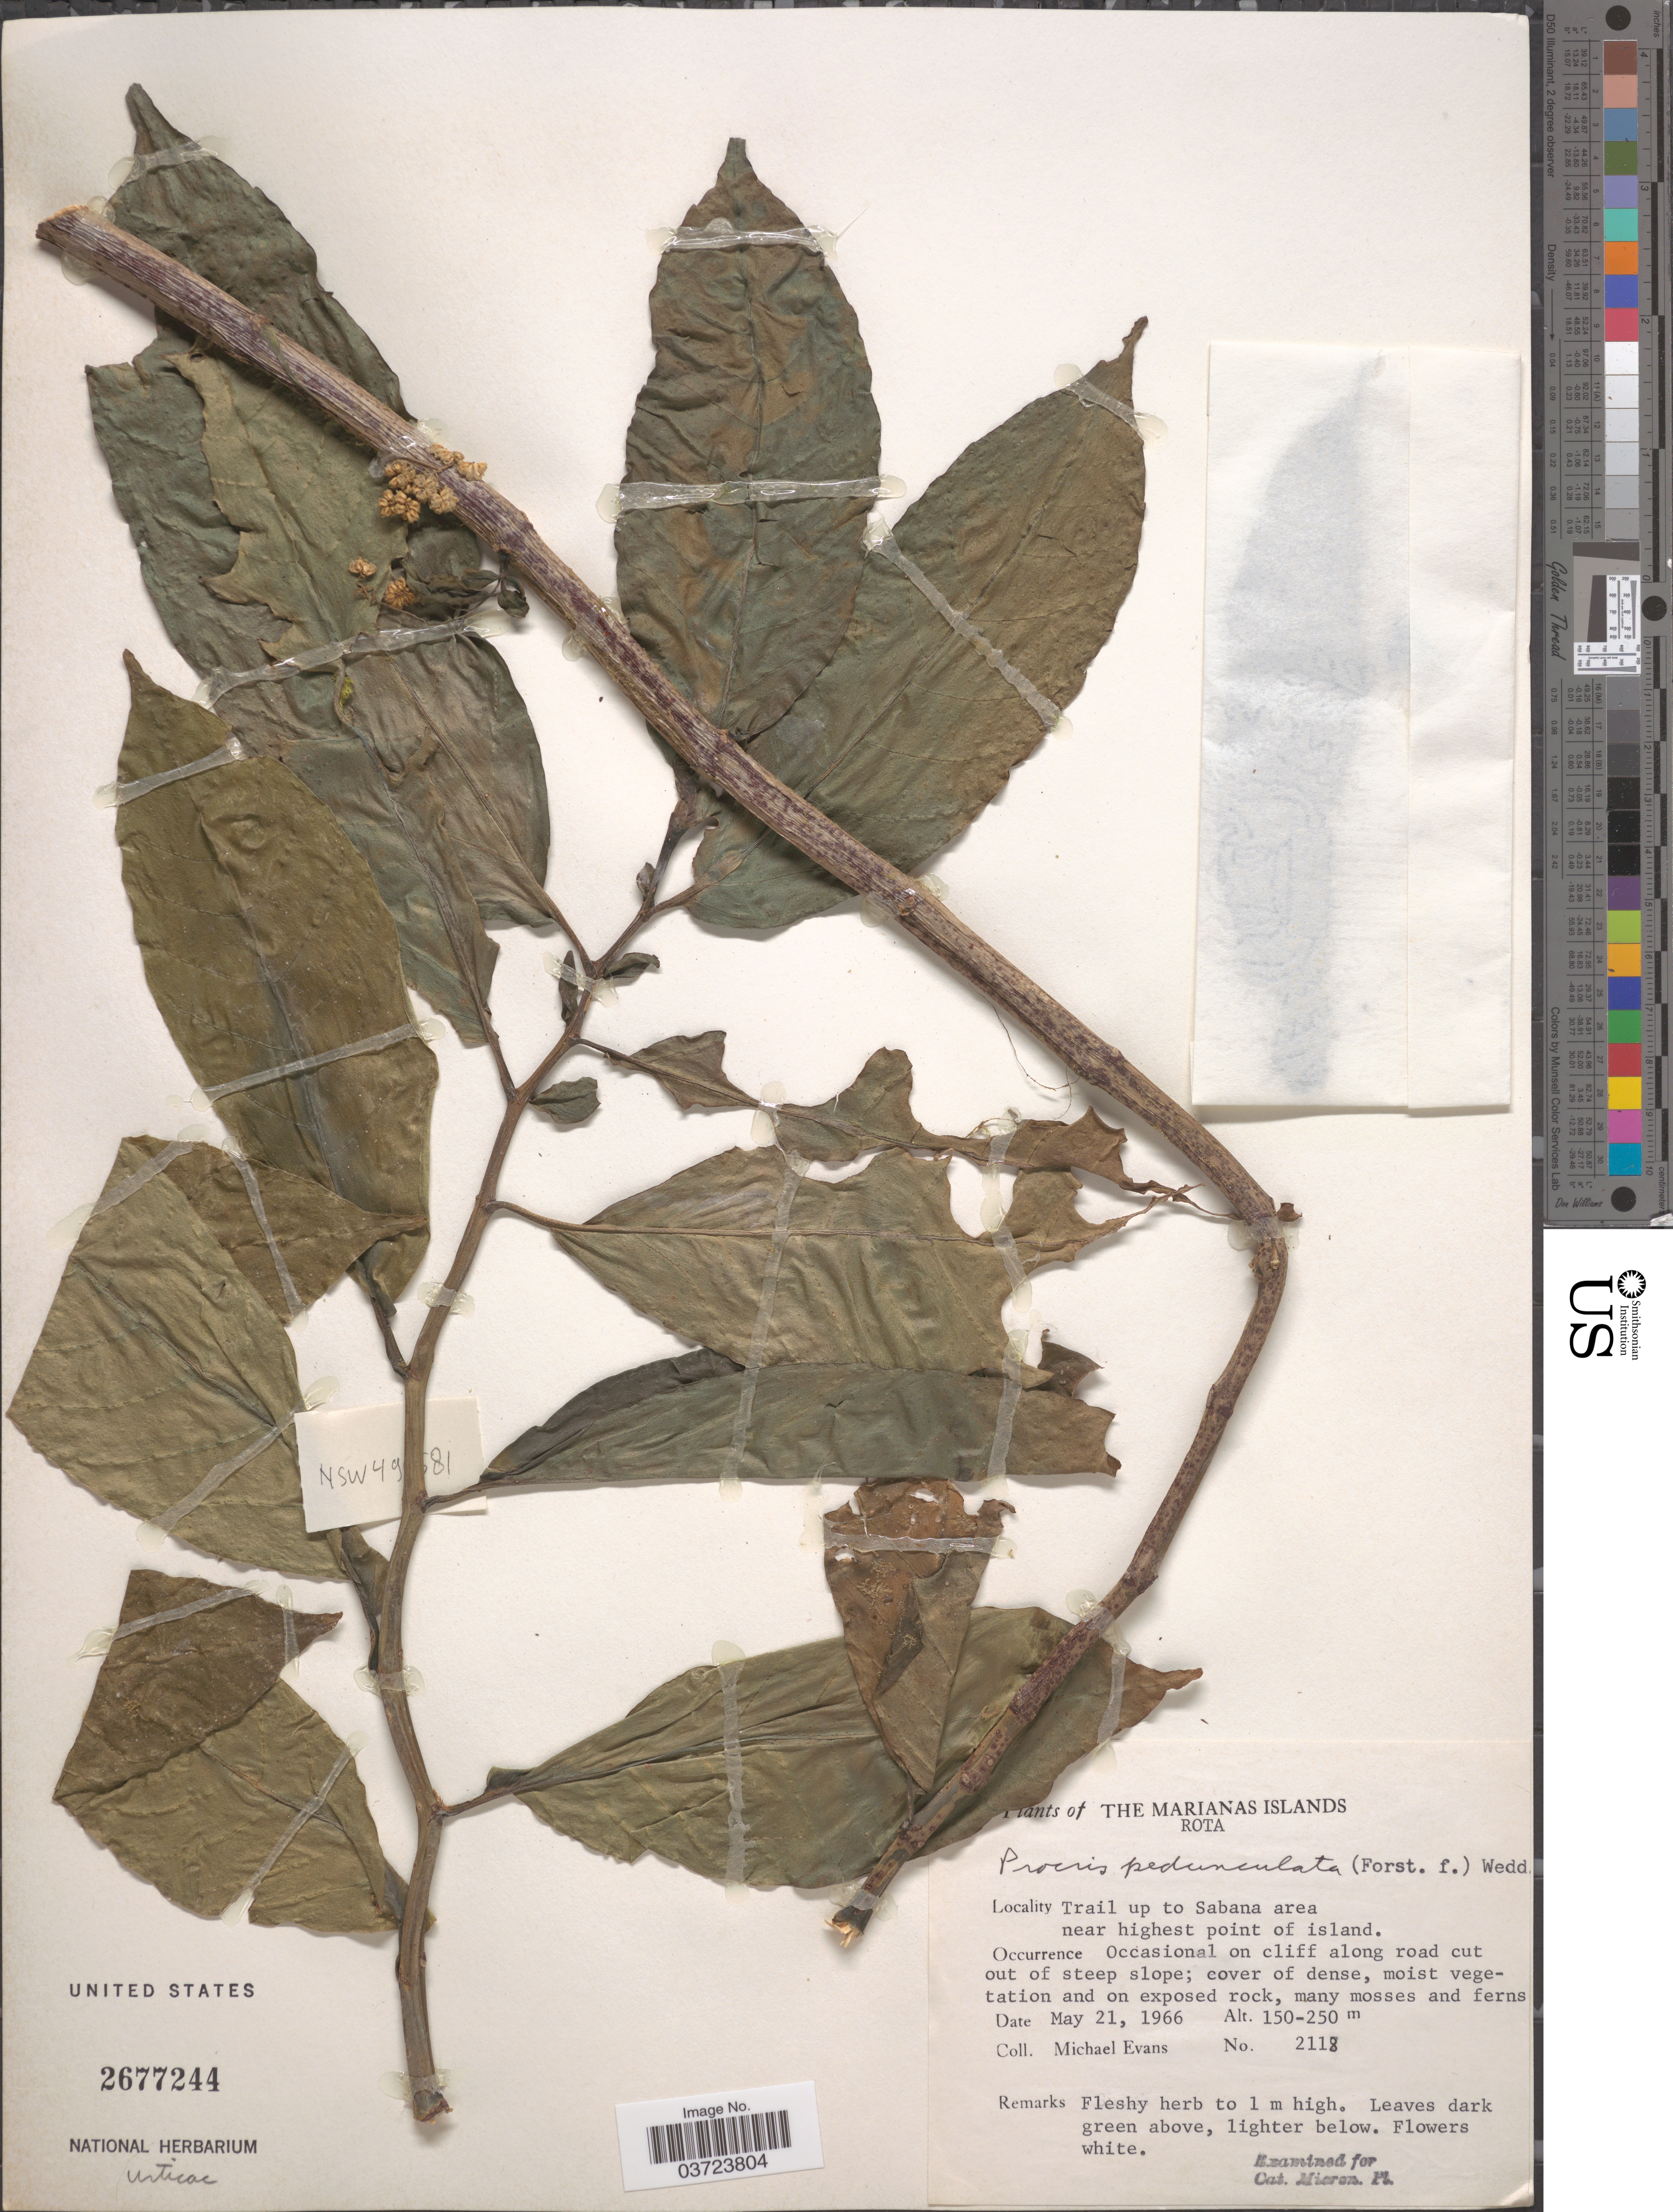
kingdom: Plantae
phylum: Tracheophyta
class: Magnoliopsida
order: Rosales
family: Urticaceae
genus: Procris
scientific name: Procris pedunculata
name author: (J.R. Forst. & G. Forst.) Wedd.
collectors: M. Evans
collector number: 2118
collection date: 1966-05-21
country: Northern Mariana Islands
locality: Marianas Islands. Rota. Trail up to Sabana area near highest point of island.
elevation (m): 150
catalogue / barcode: US 2677244